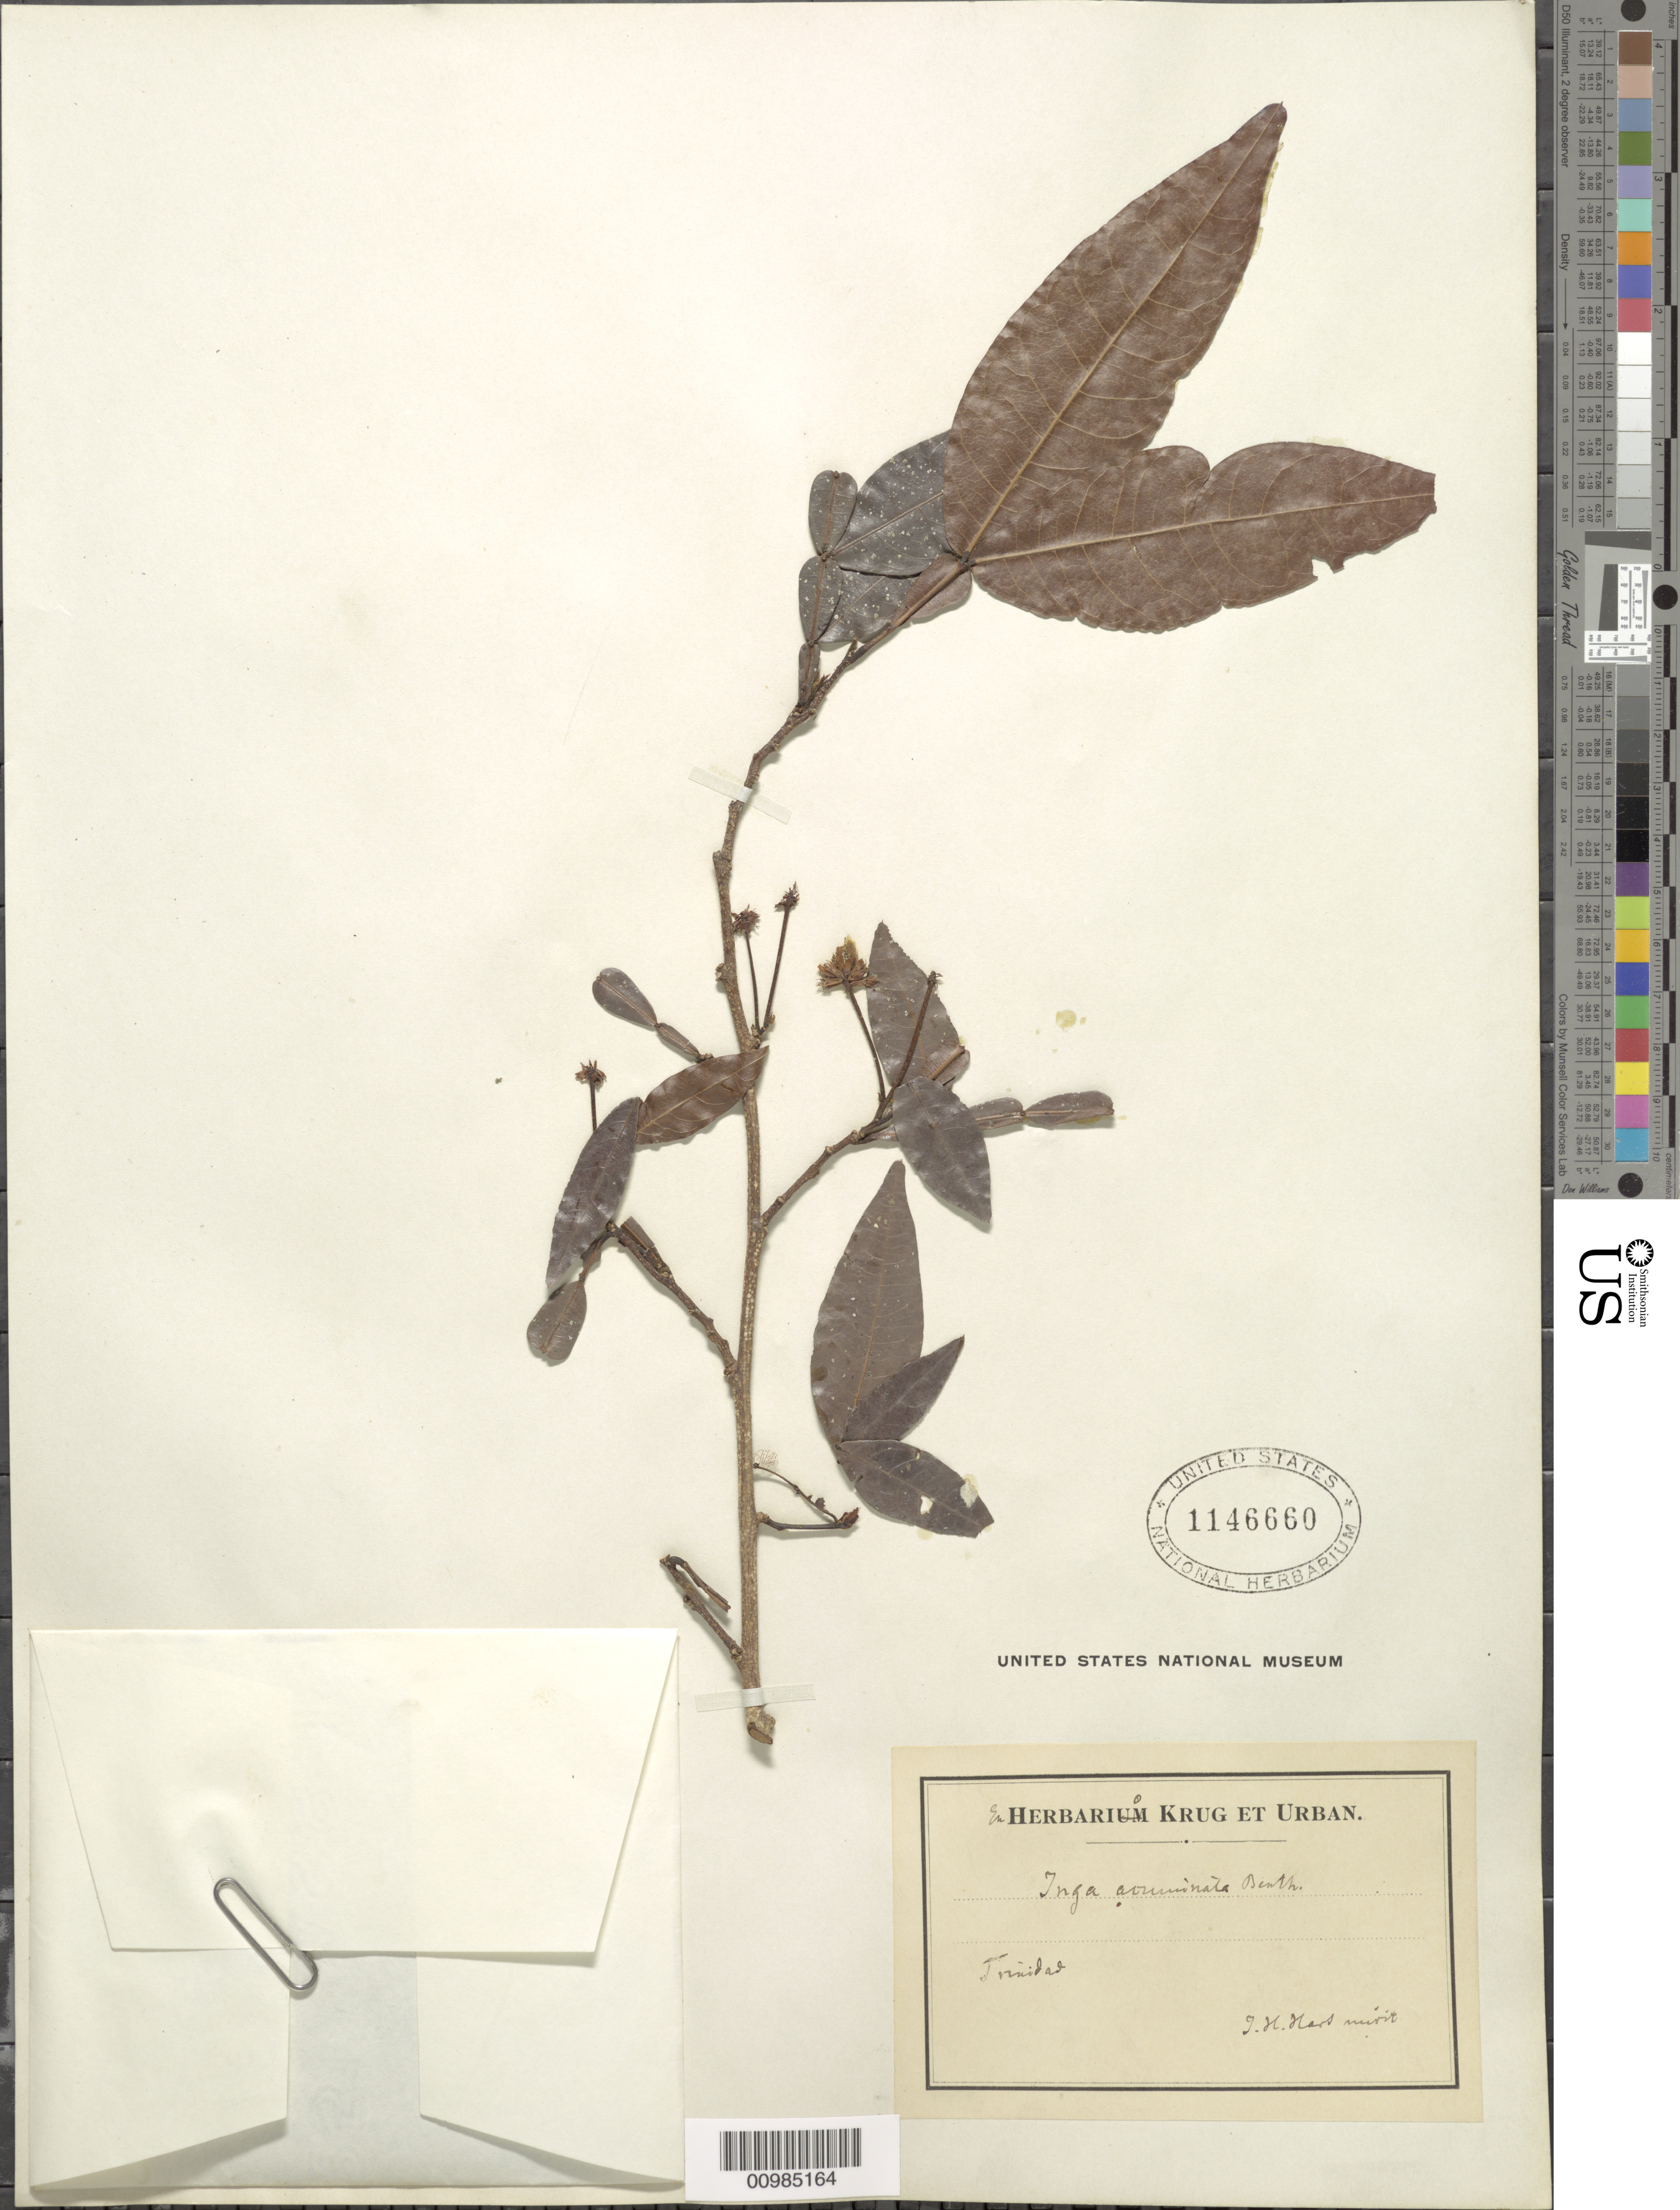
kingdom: Plantae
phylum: Tracheophyta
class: Magnoliopsida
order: Fabales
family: Fabaceae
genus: Inga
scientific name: Inga acuminata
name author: Benth.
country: Trinidad and Tobago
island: Trinidad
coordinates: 0 N, 0 E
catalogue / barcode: US 1146660